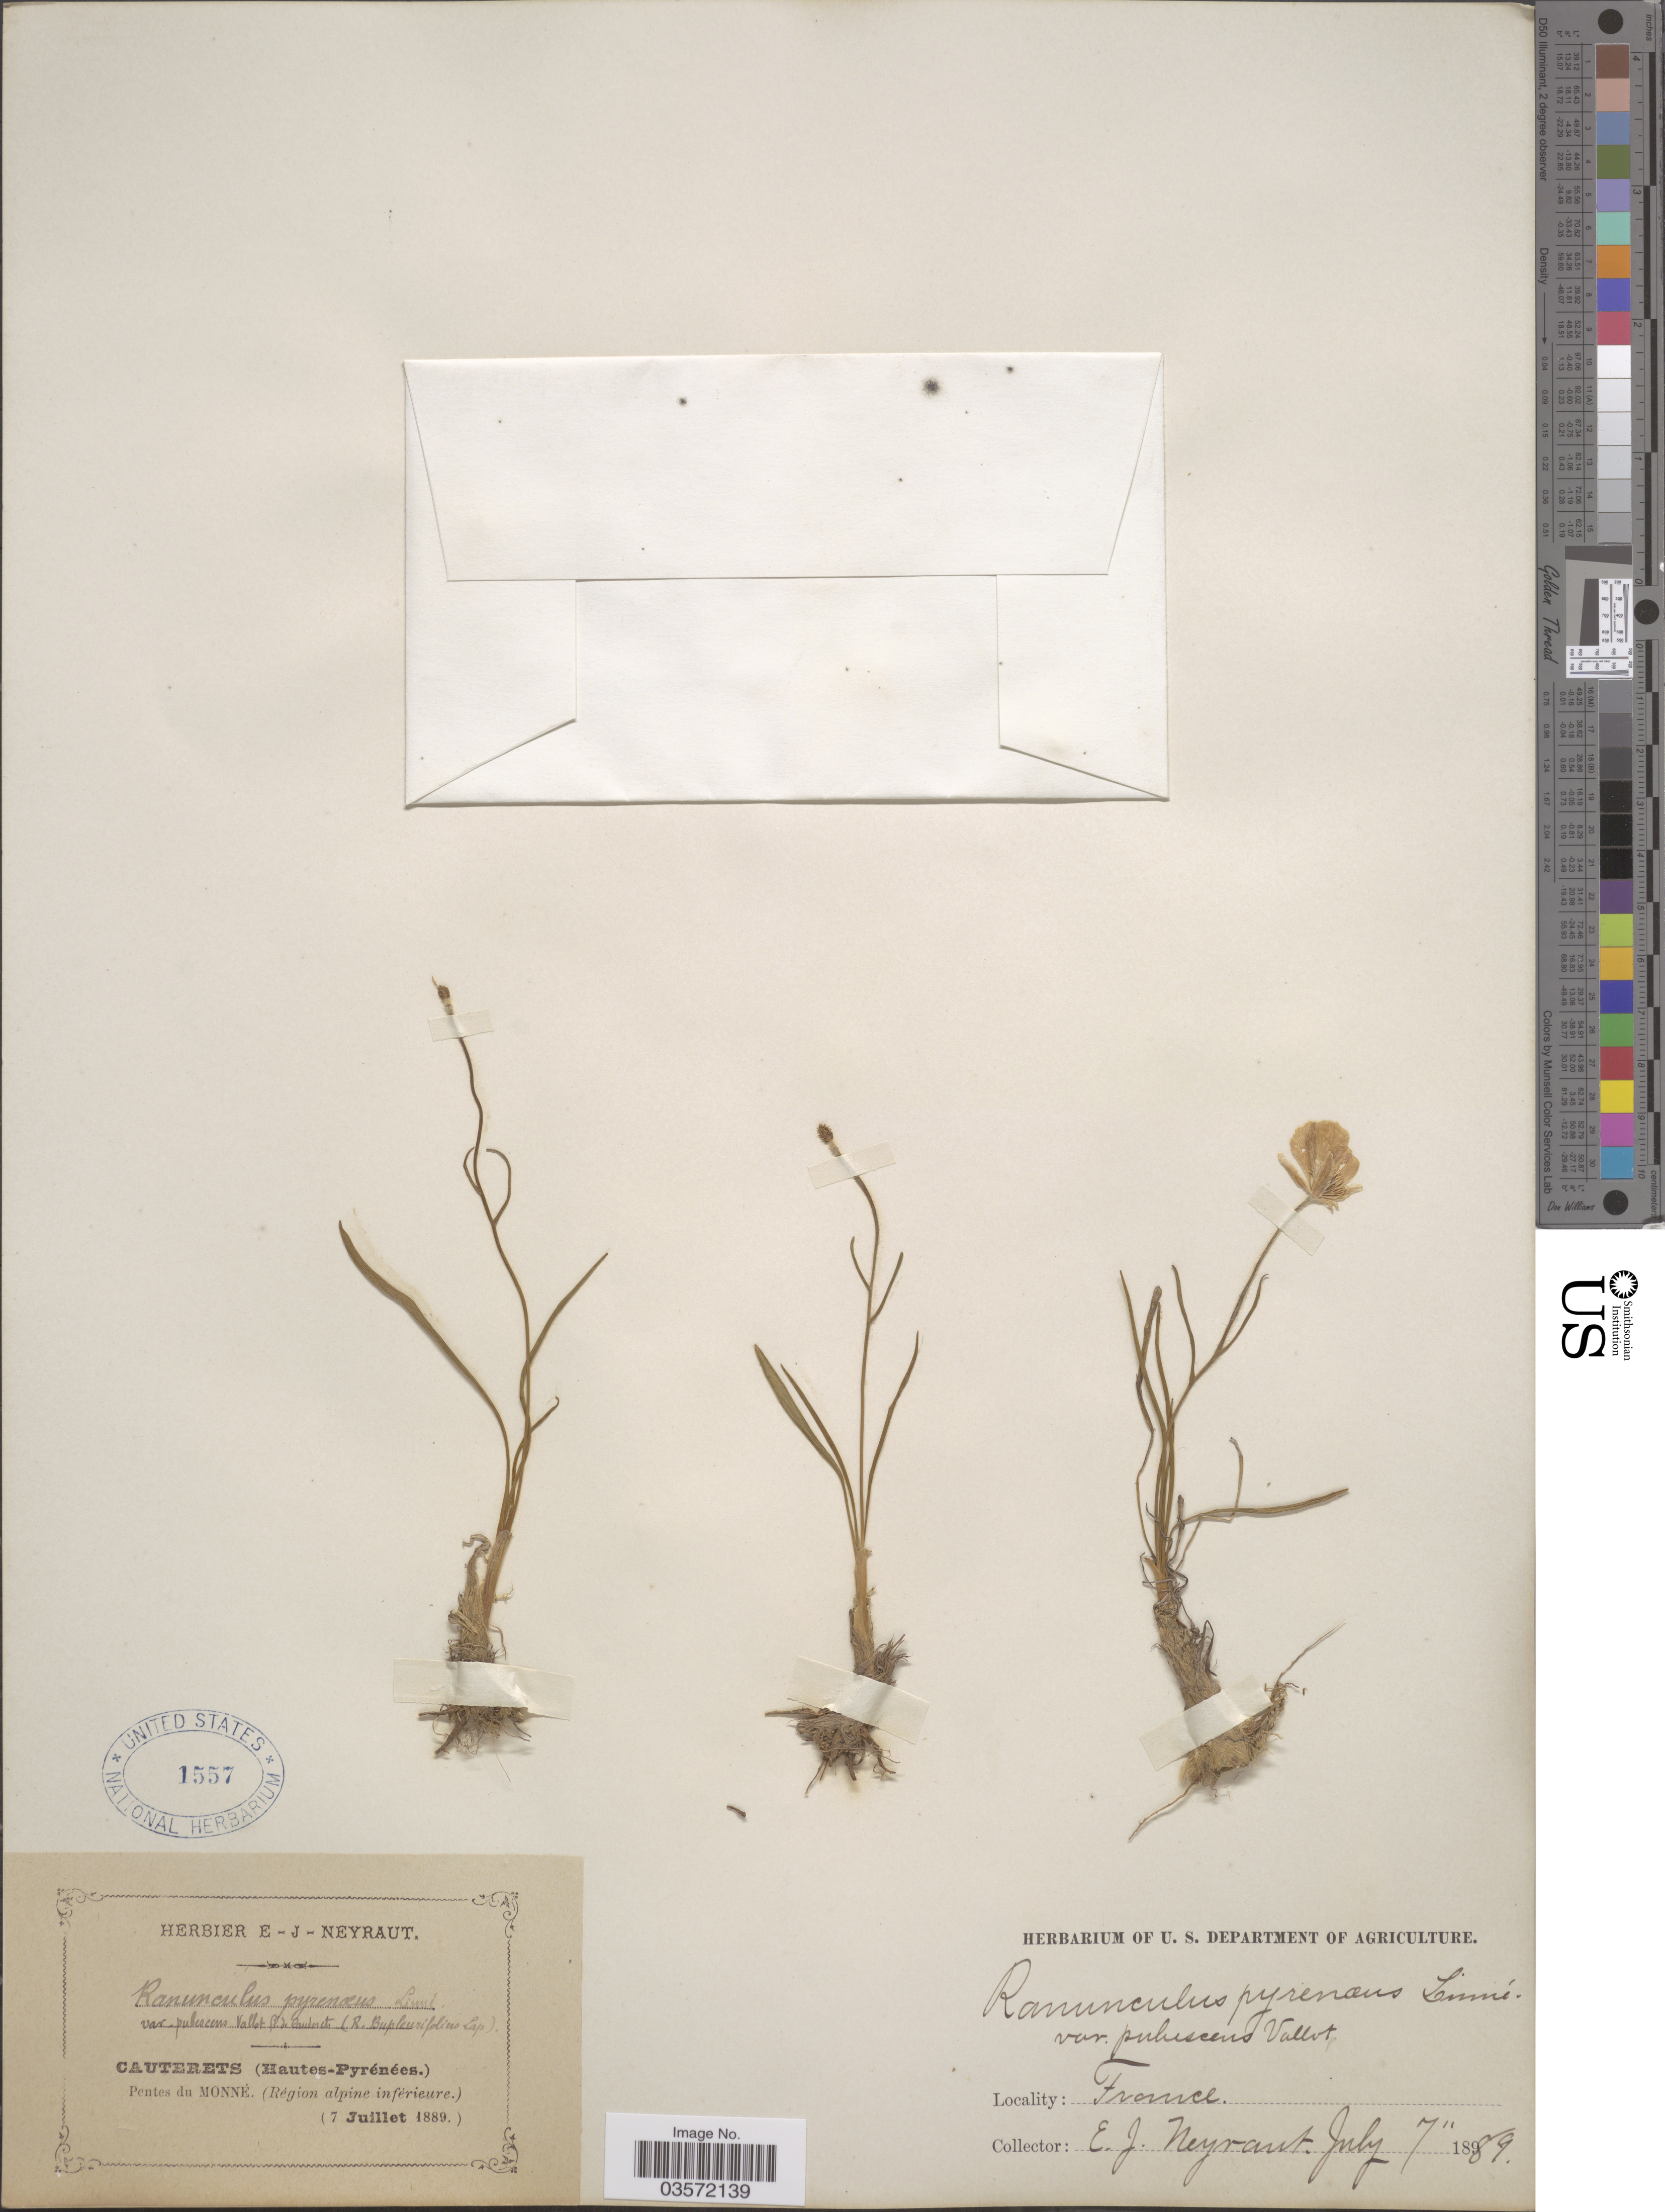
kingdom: Plantae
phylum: Tracheophyta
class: Magnoliopsida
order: Ranunculales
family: Ranunculaceae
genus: Ranunculus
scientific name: Ranunculus pyrenaeus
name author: L.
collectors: E. Neyraut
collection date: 1889-07-07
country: France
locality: Cauterets (Hautes-Pyrénées.) Pentes du Monné. (Région alpine inferieure.).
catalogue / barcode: US 1557